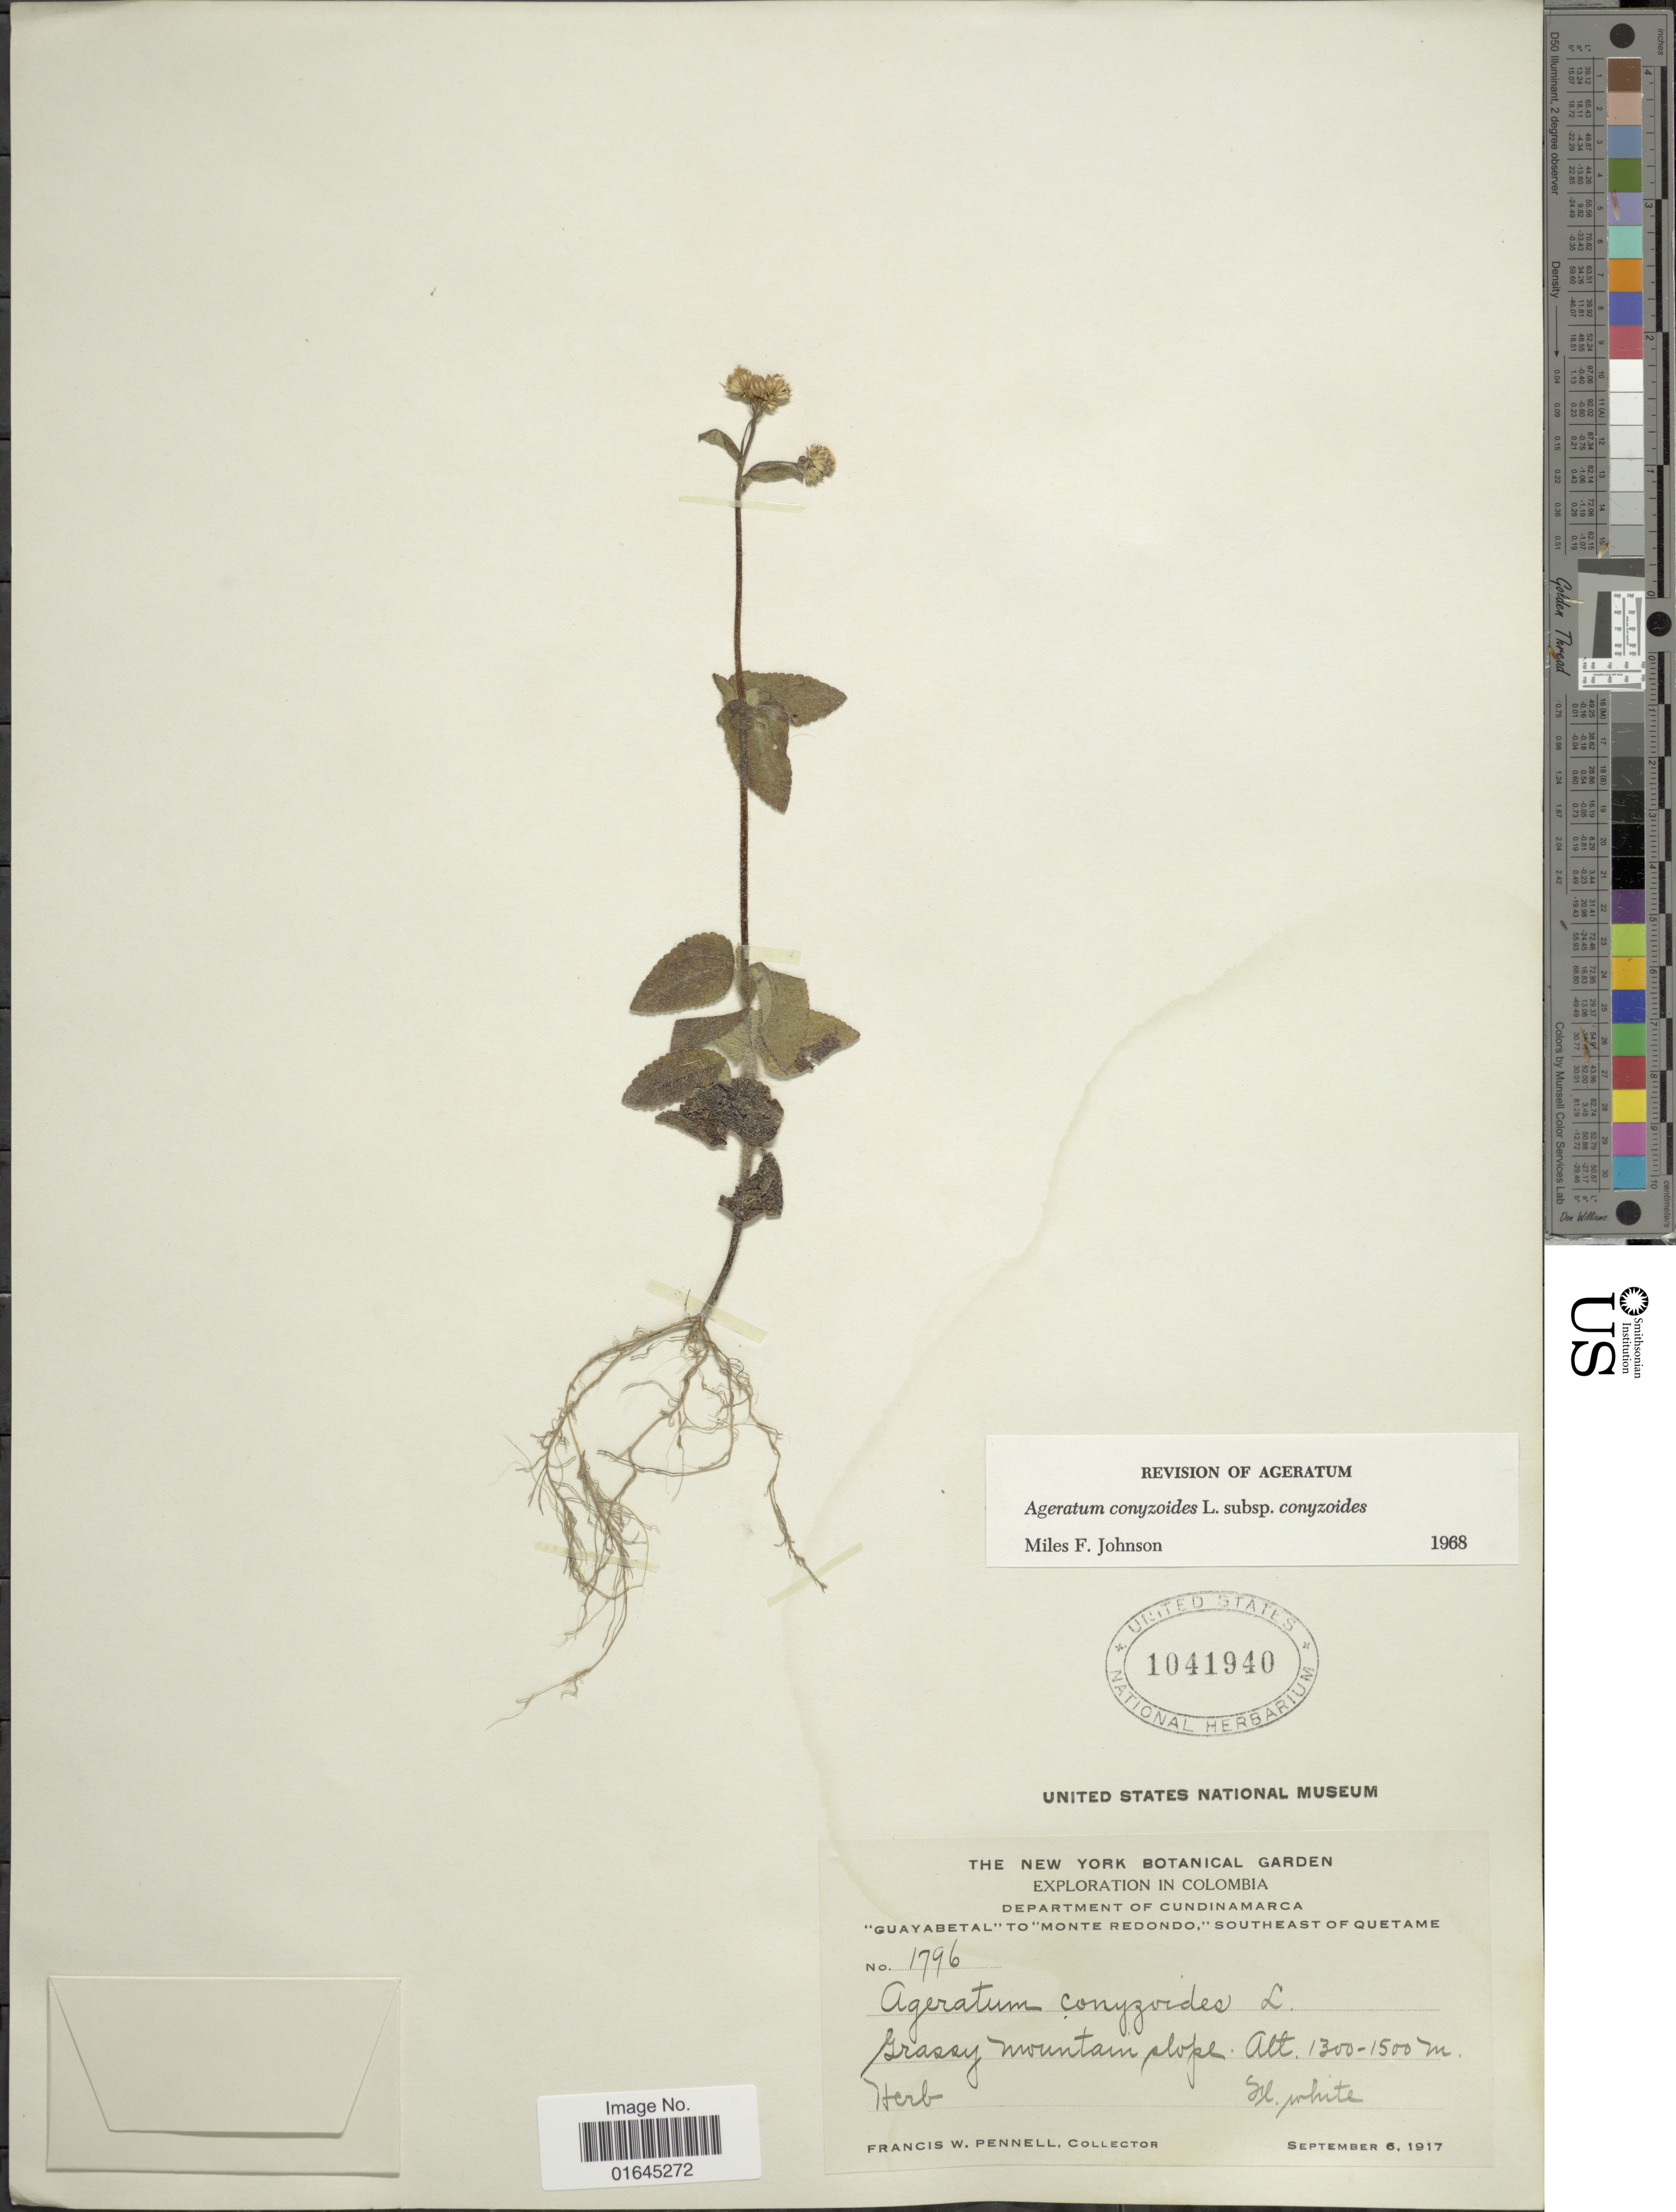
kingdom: Plantae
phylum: Tracheophyta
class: Magnoliopsida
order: Asterales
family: Asteraceae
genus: Ageratum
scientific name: Ageratum conyzoides subsp. conyzoides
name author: L.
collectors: F. W. Pennell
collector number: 1796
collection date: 1917-09-06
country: Colombia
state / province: Cundinamarca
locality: Department of Cundinamarca, "Guyabetal"to "Monte Redondo," Southeast of Quetame.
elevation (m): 1300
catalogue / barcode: US 1041940